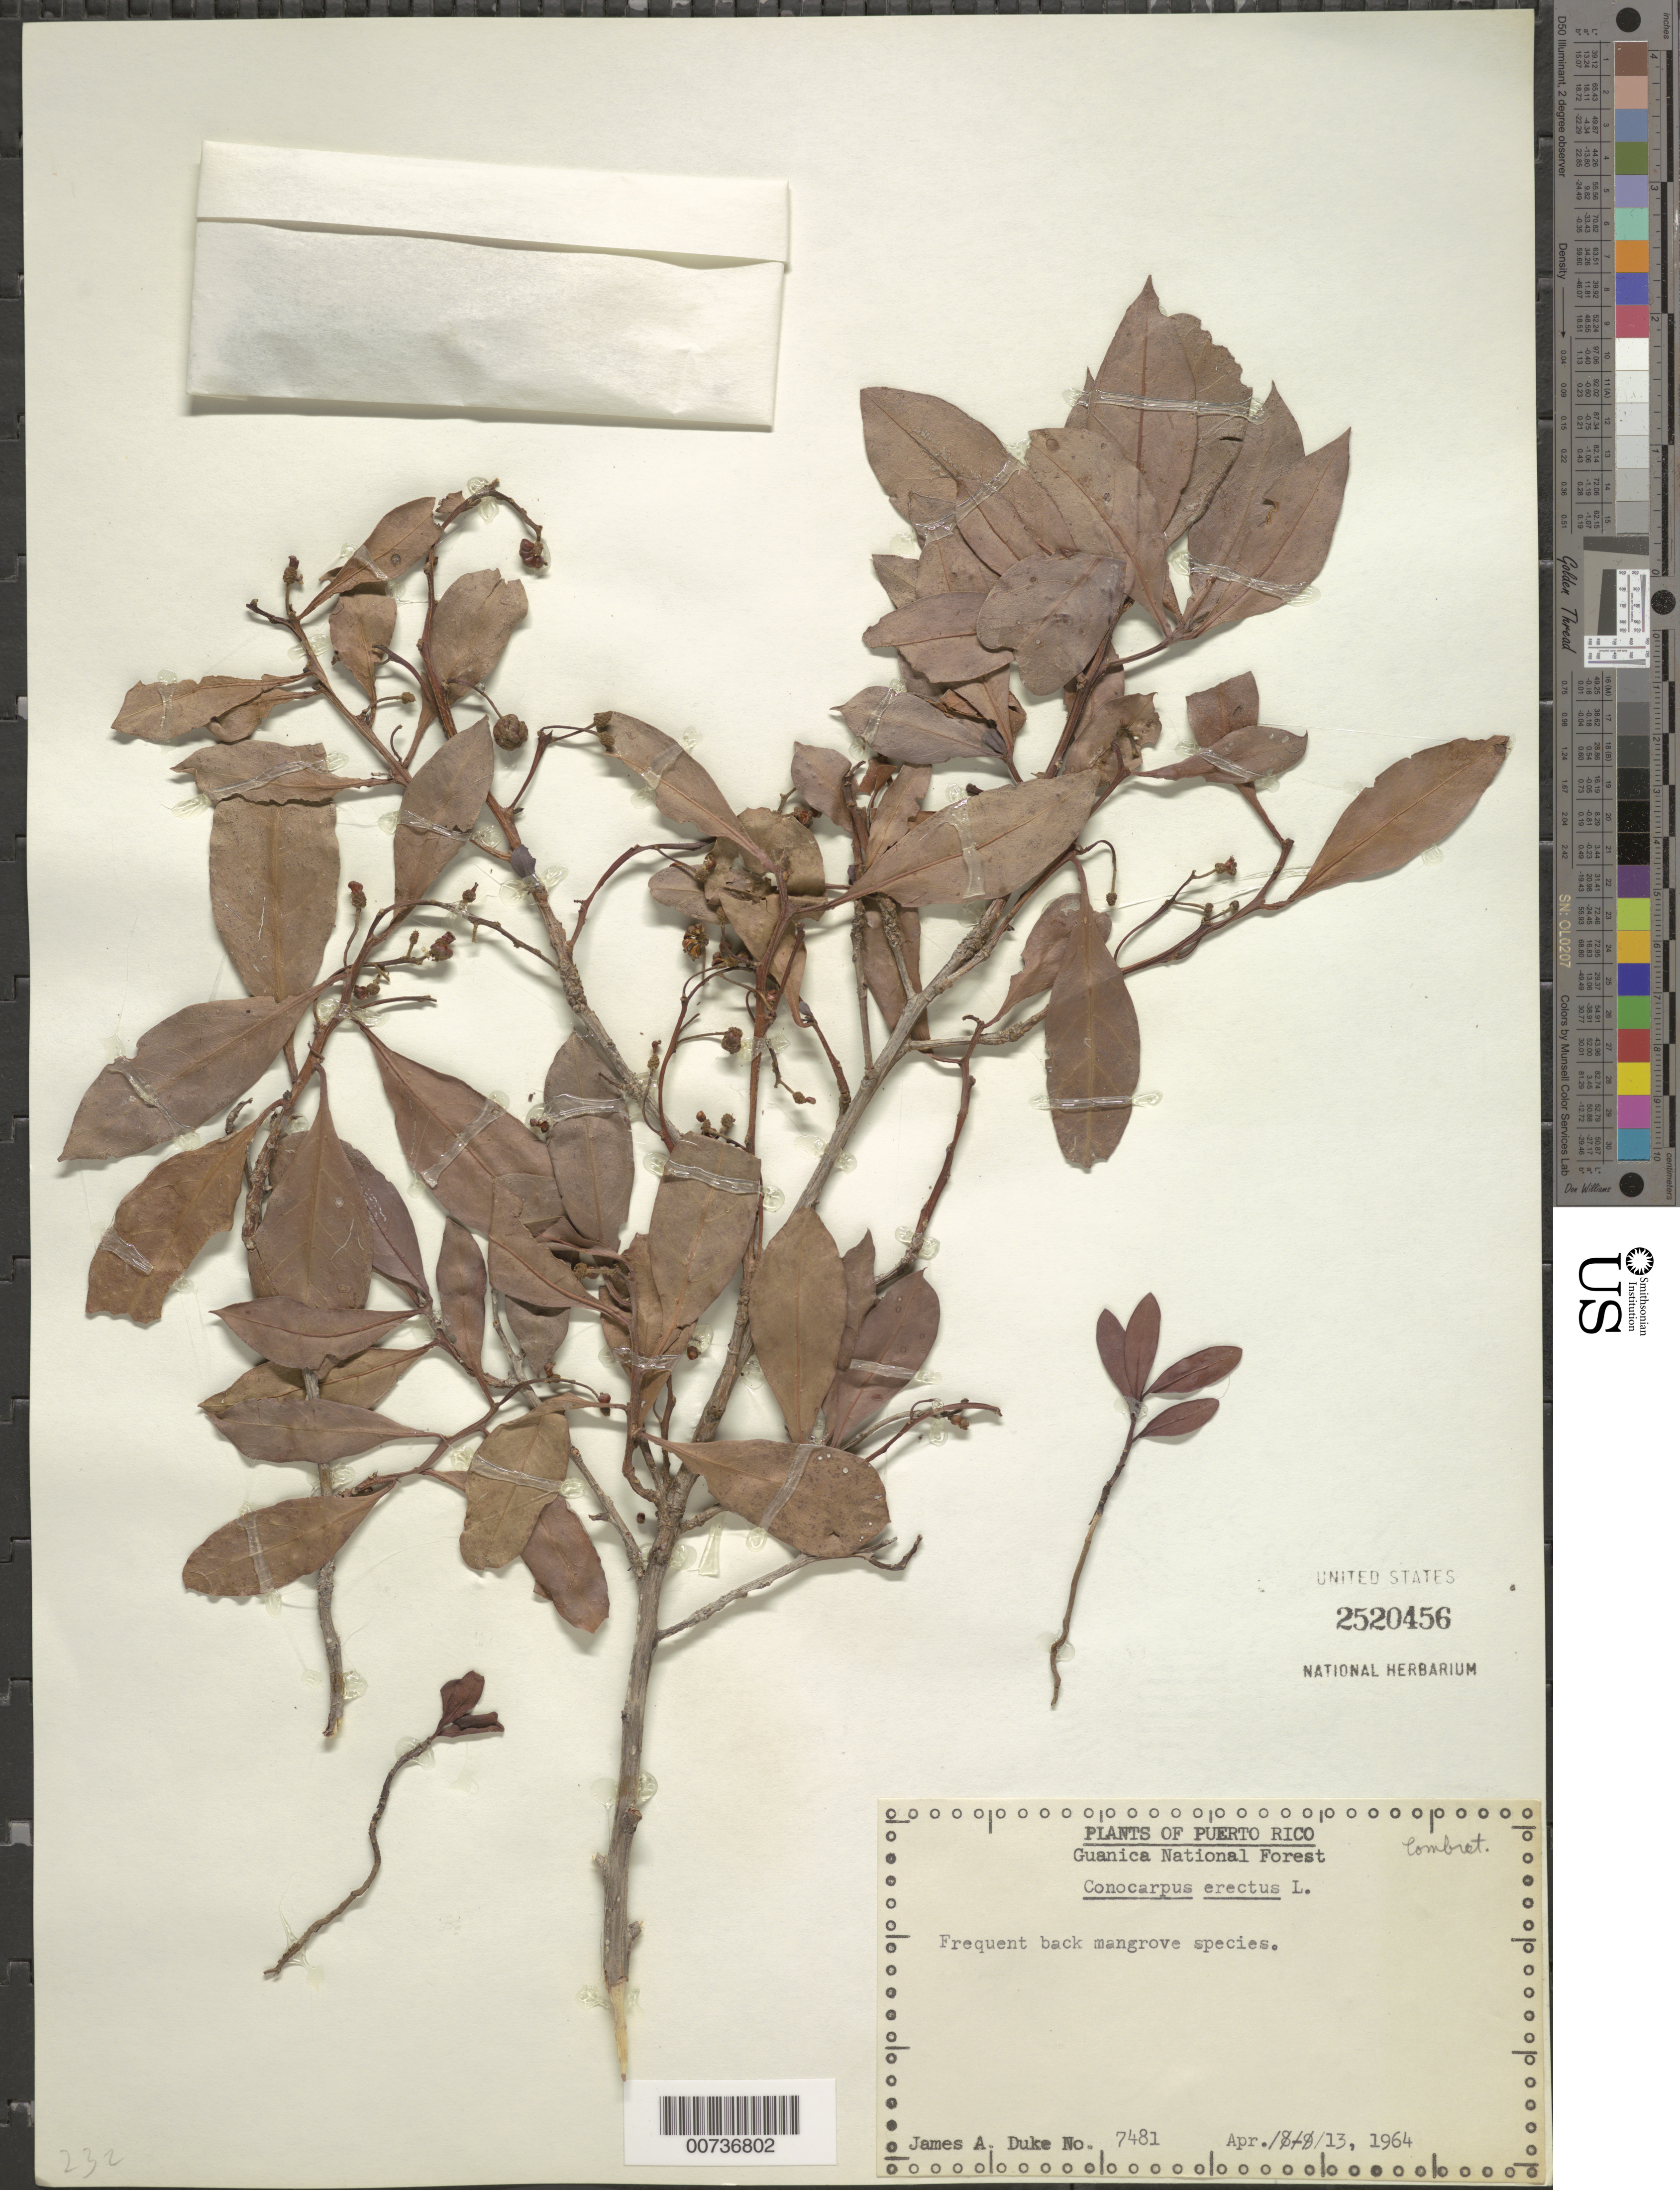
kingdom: Plantae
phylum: Tracheophyta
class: Magnoliopsida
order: Myrtales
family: Combretaceae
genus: Conocarpus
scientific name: Conocarpus erectus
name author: L.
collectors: J. A. Duke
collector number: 7481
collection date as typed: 13 Apr 1964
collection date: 1964-04-13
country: Puerto Rico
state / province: Guánica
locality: Guánica National Forest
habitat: Frequent back mangrove species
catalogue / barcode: US 2520456